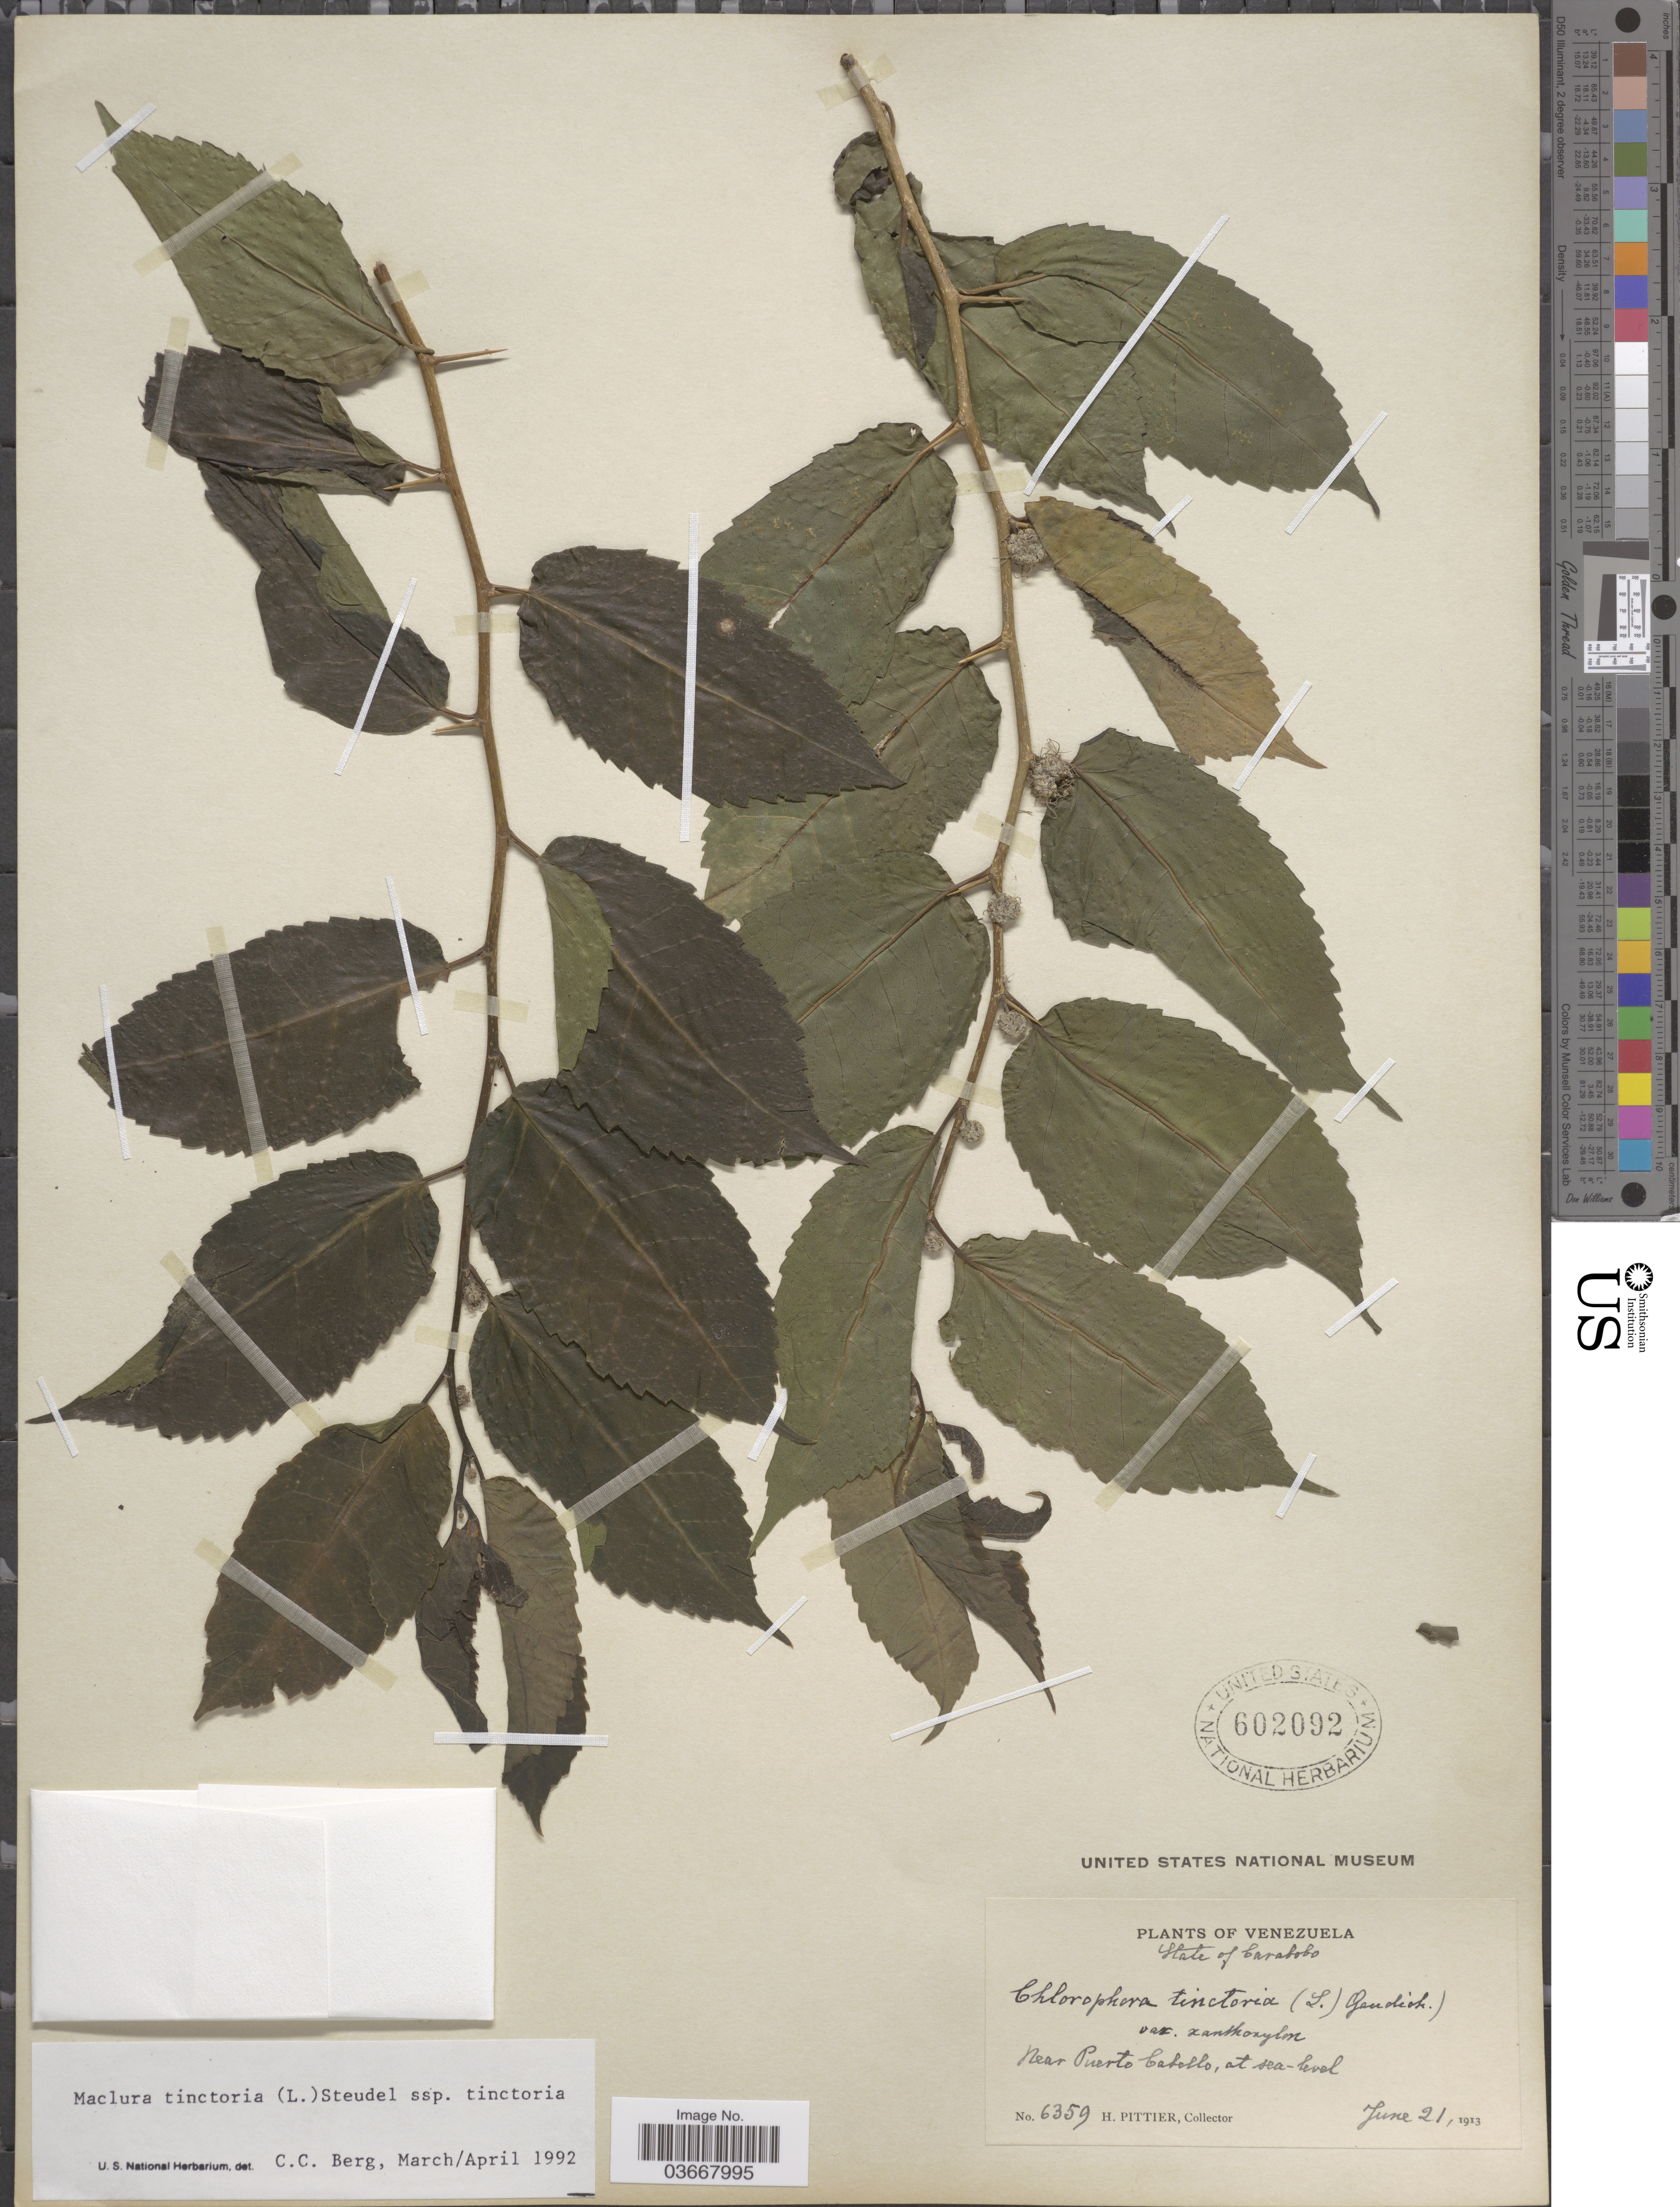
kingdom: Plantae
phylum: Tracheophyta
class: Magnoliopsida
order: Rosales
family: Moraceae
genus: Maclura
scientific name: Maclura tinctoria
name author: (L.) D. Don ex Steud.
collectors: H. F. Pittier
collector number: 6359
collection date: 1913-06-21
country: Venezuela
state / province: Carabobo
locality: Near Puerto Cabello.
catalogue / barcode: US 602092